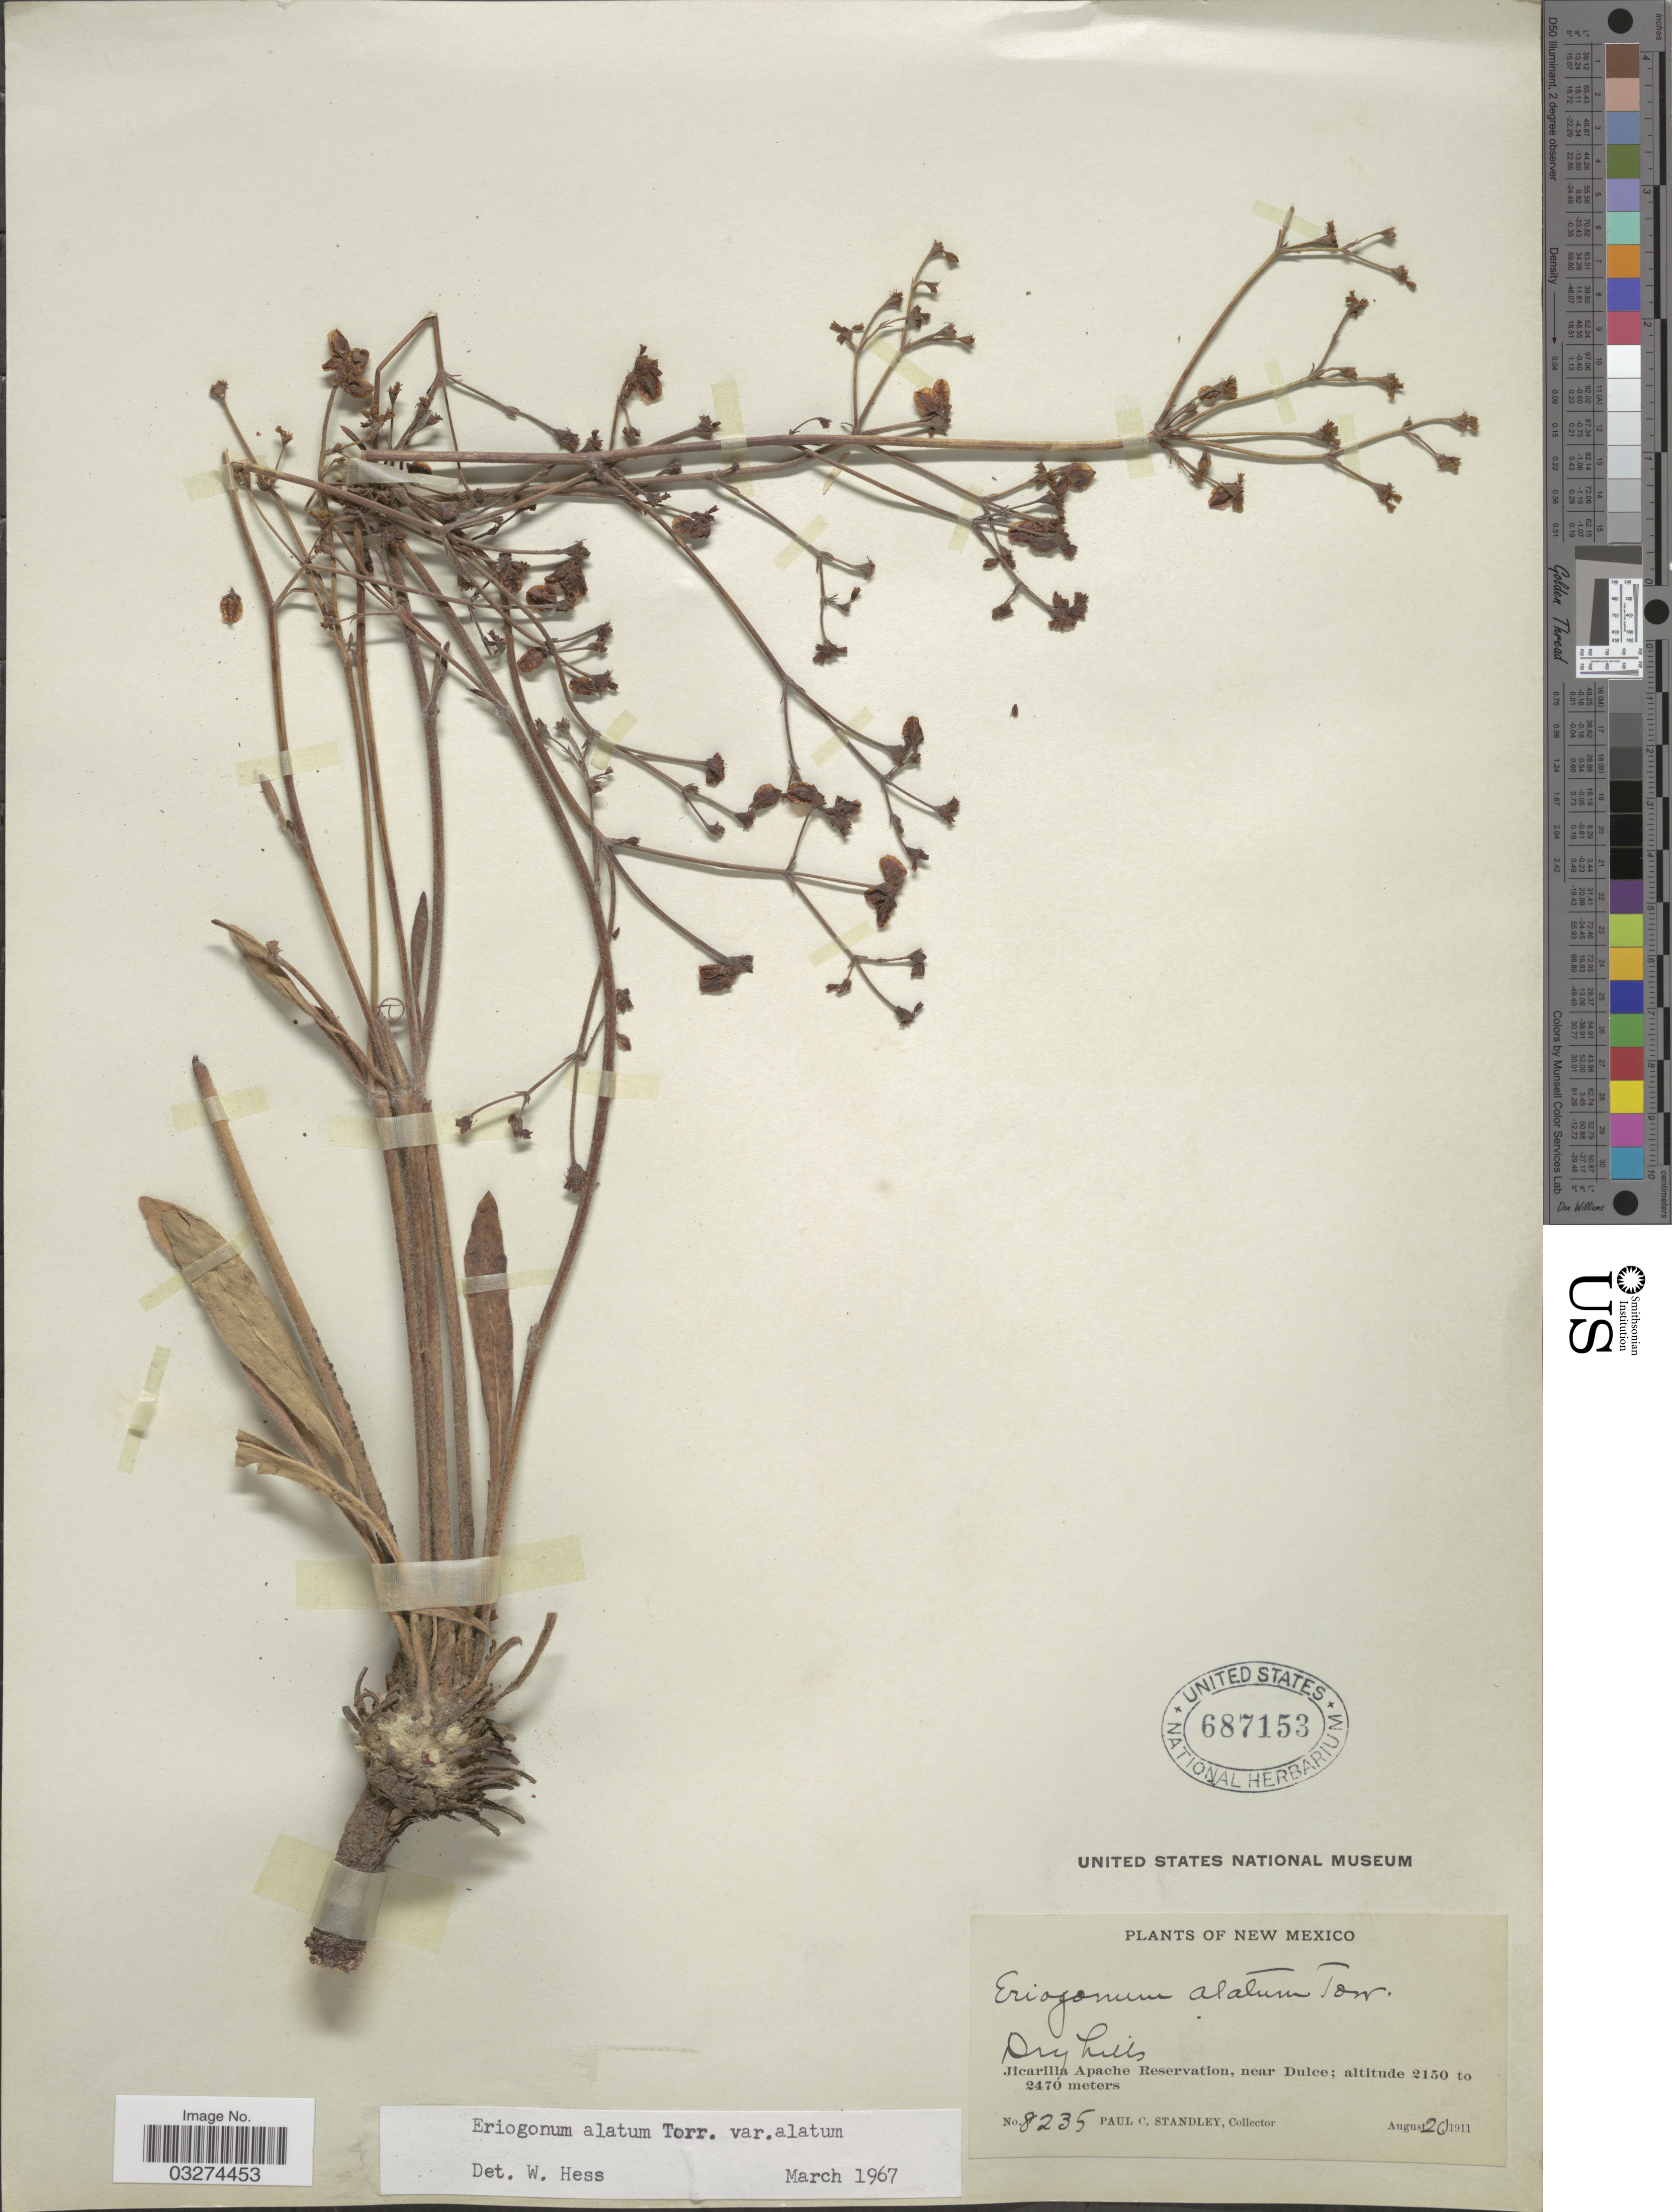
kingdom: Plantae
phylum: Tracheophyta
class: Magnoliopsida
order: Caryophyllales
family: Polygonaceae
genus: Eriogonum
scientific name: Eriogonum alatum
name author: Torr.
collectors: P. C. Standley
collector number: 8235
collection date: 1911-08-20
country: United States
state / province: New Mexico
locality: Jicarilla Apache Reservation, near Dulce.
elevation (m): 2150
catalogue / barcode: US 687153